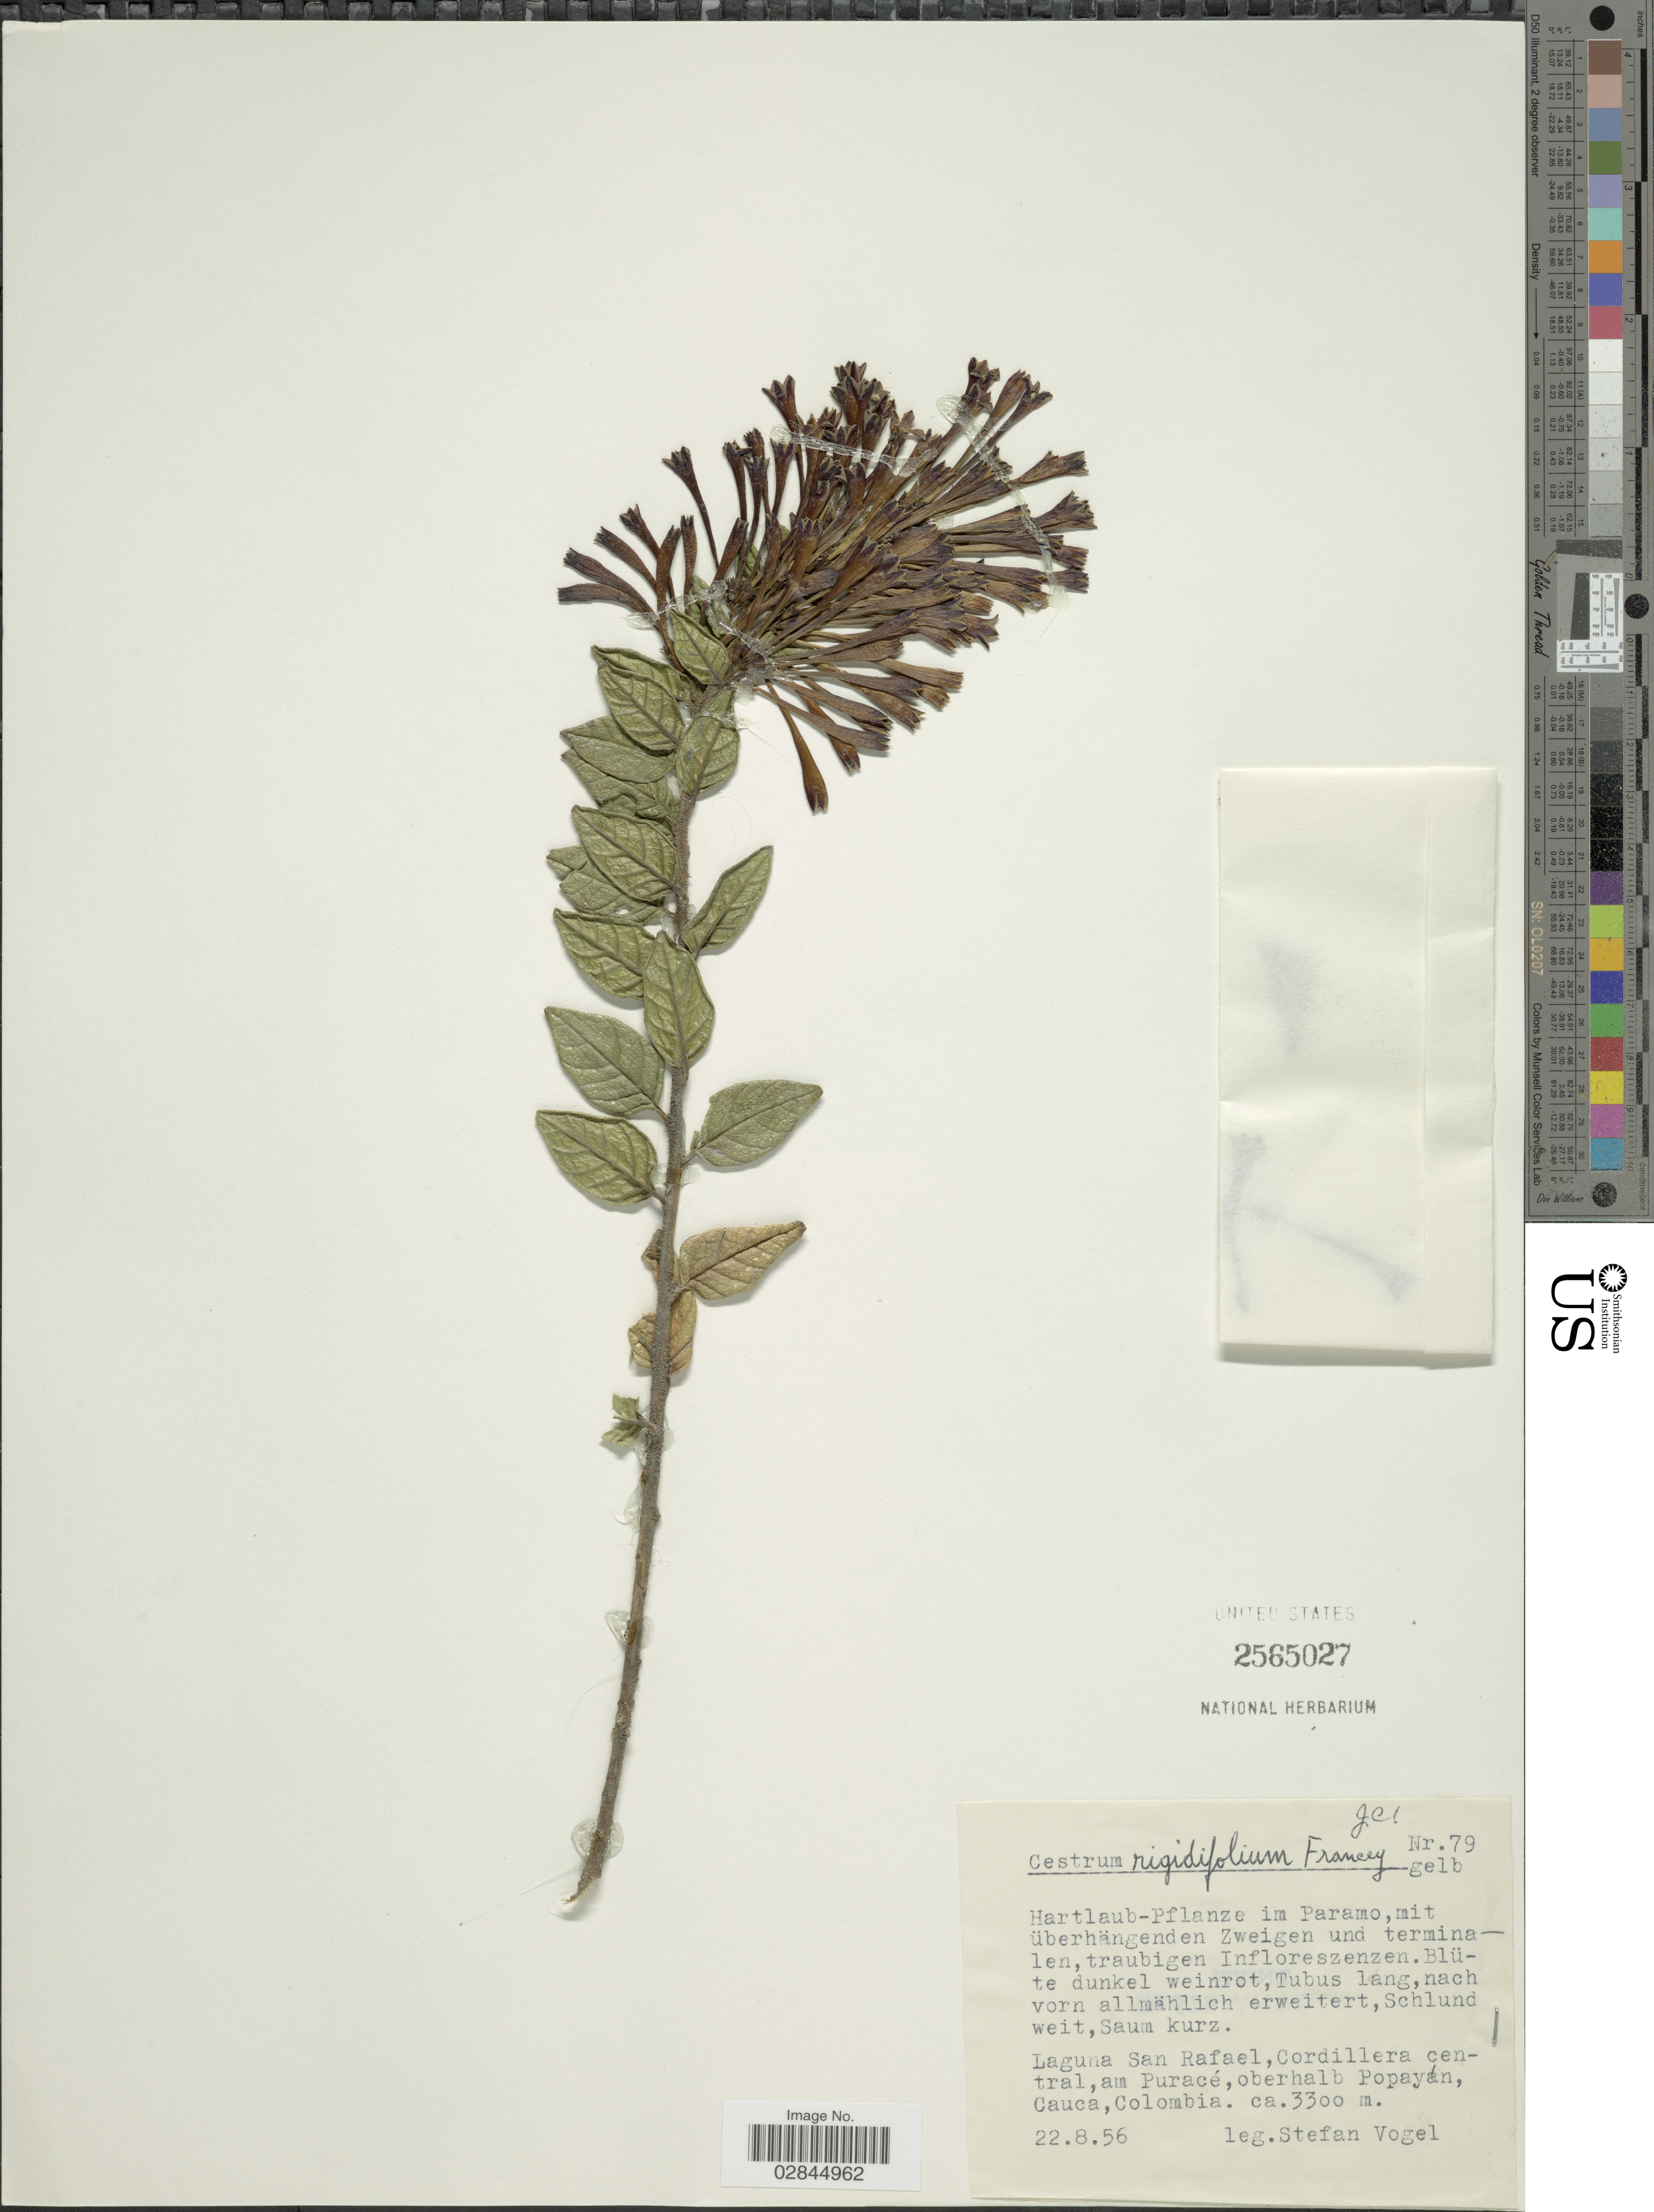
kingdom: Plantae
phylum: Tracheophyta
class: Magnoliopsida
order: Solanales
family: Solanaceae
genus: Cestrum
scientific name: Cestrum rigidifolium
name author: Francey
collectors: S. Vogel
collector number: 79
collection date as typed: Transcribed d/m/y: 22/8/56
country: Colombia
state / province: Cauca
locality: Laguna San Rafael, Cordillera central, am Puracé, oberhalb Popayán, Cauca.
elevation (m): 3300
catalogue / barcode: US 2565027